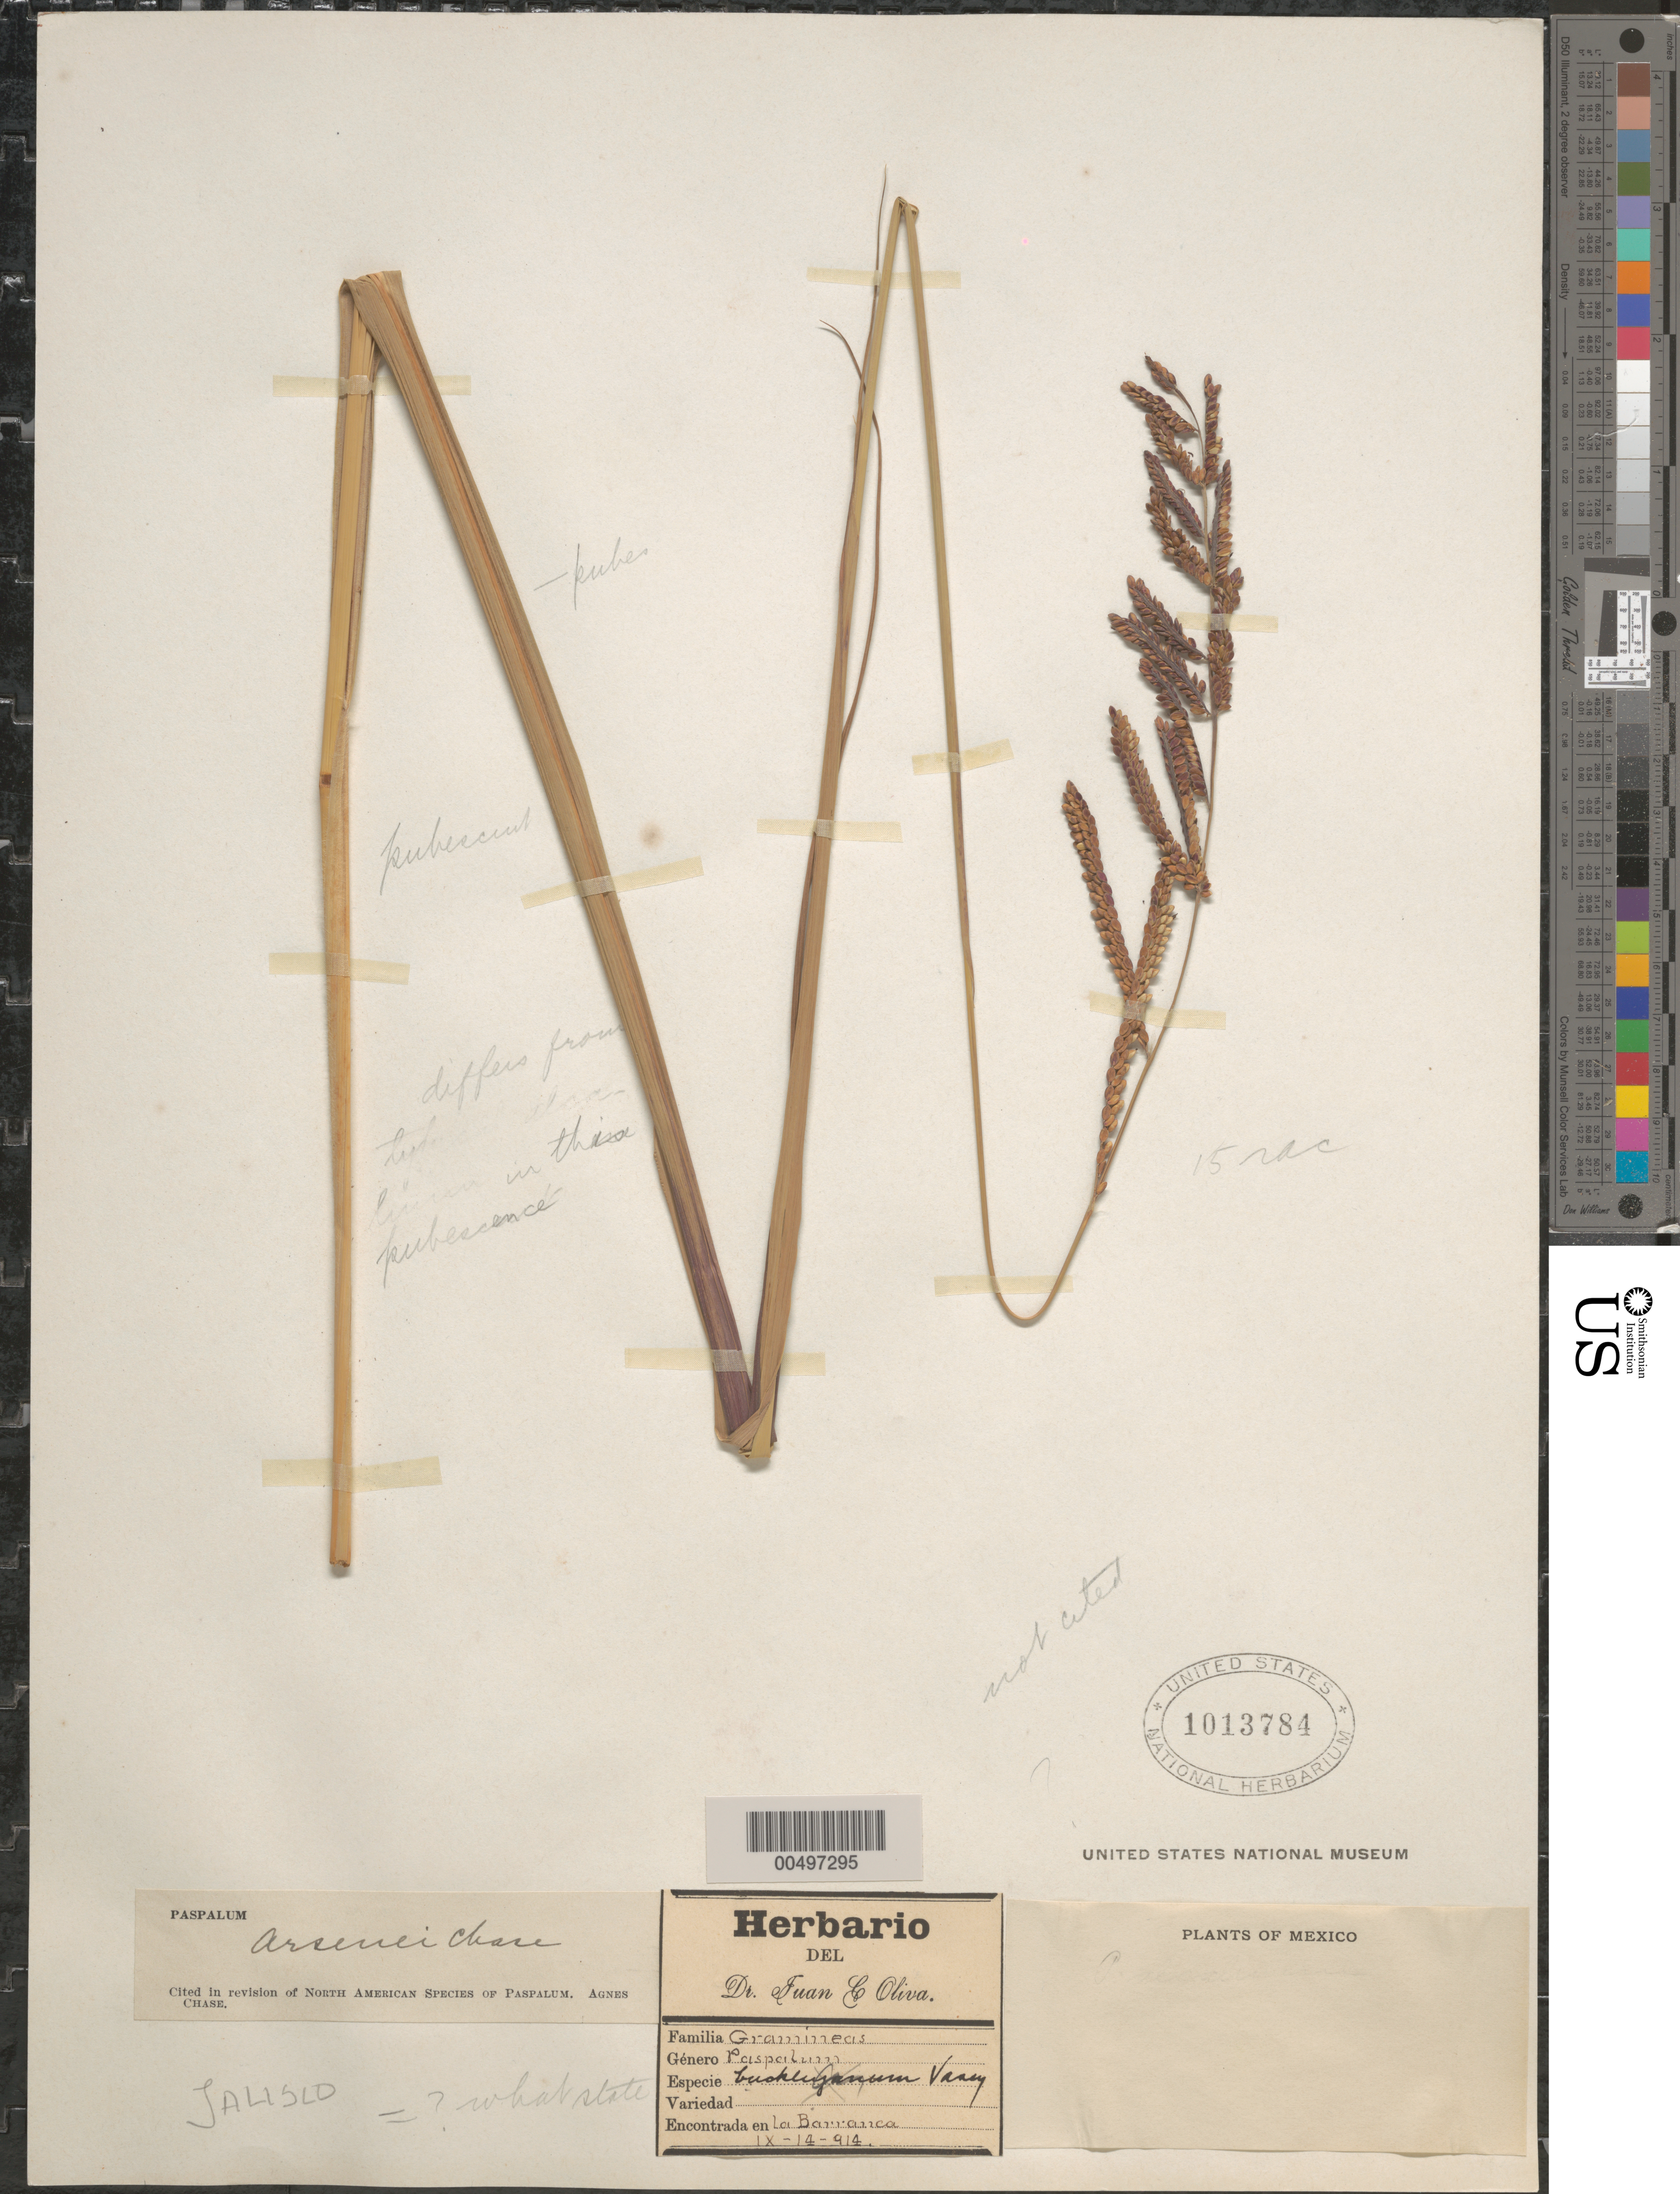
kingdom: Plantae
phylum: Tracheophyta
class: Liliopsida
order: Poales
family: Poaceae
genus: Paspalum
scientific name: Paspalum arsenei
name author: Chase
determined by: Chase, [M.] Agnes, (US)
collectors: J. C. Oliva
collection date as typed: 14 Sep 1914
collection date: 1914-09-14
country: Mexico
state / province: Jalisco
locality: La Barranca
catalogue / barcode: US 1013784